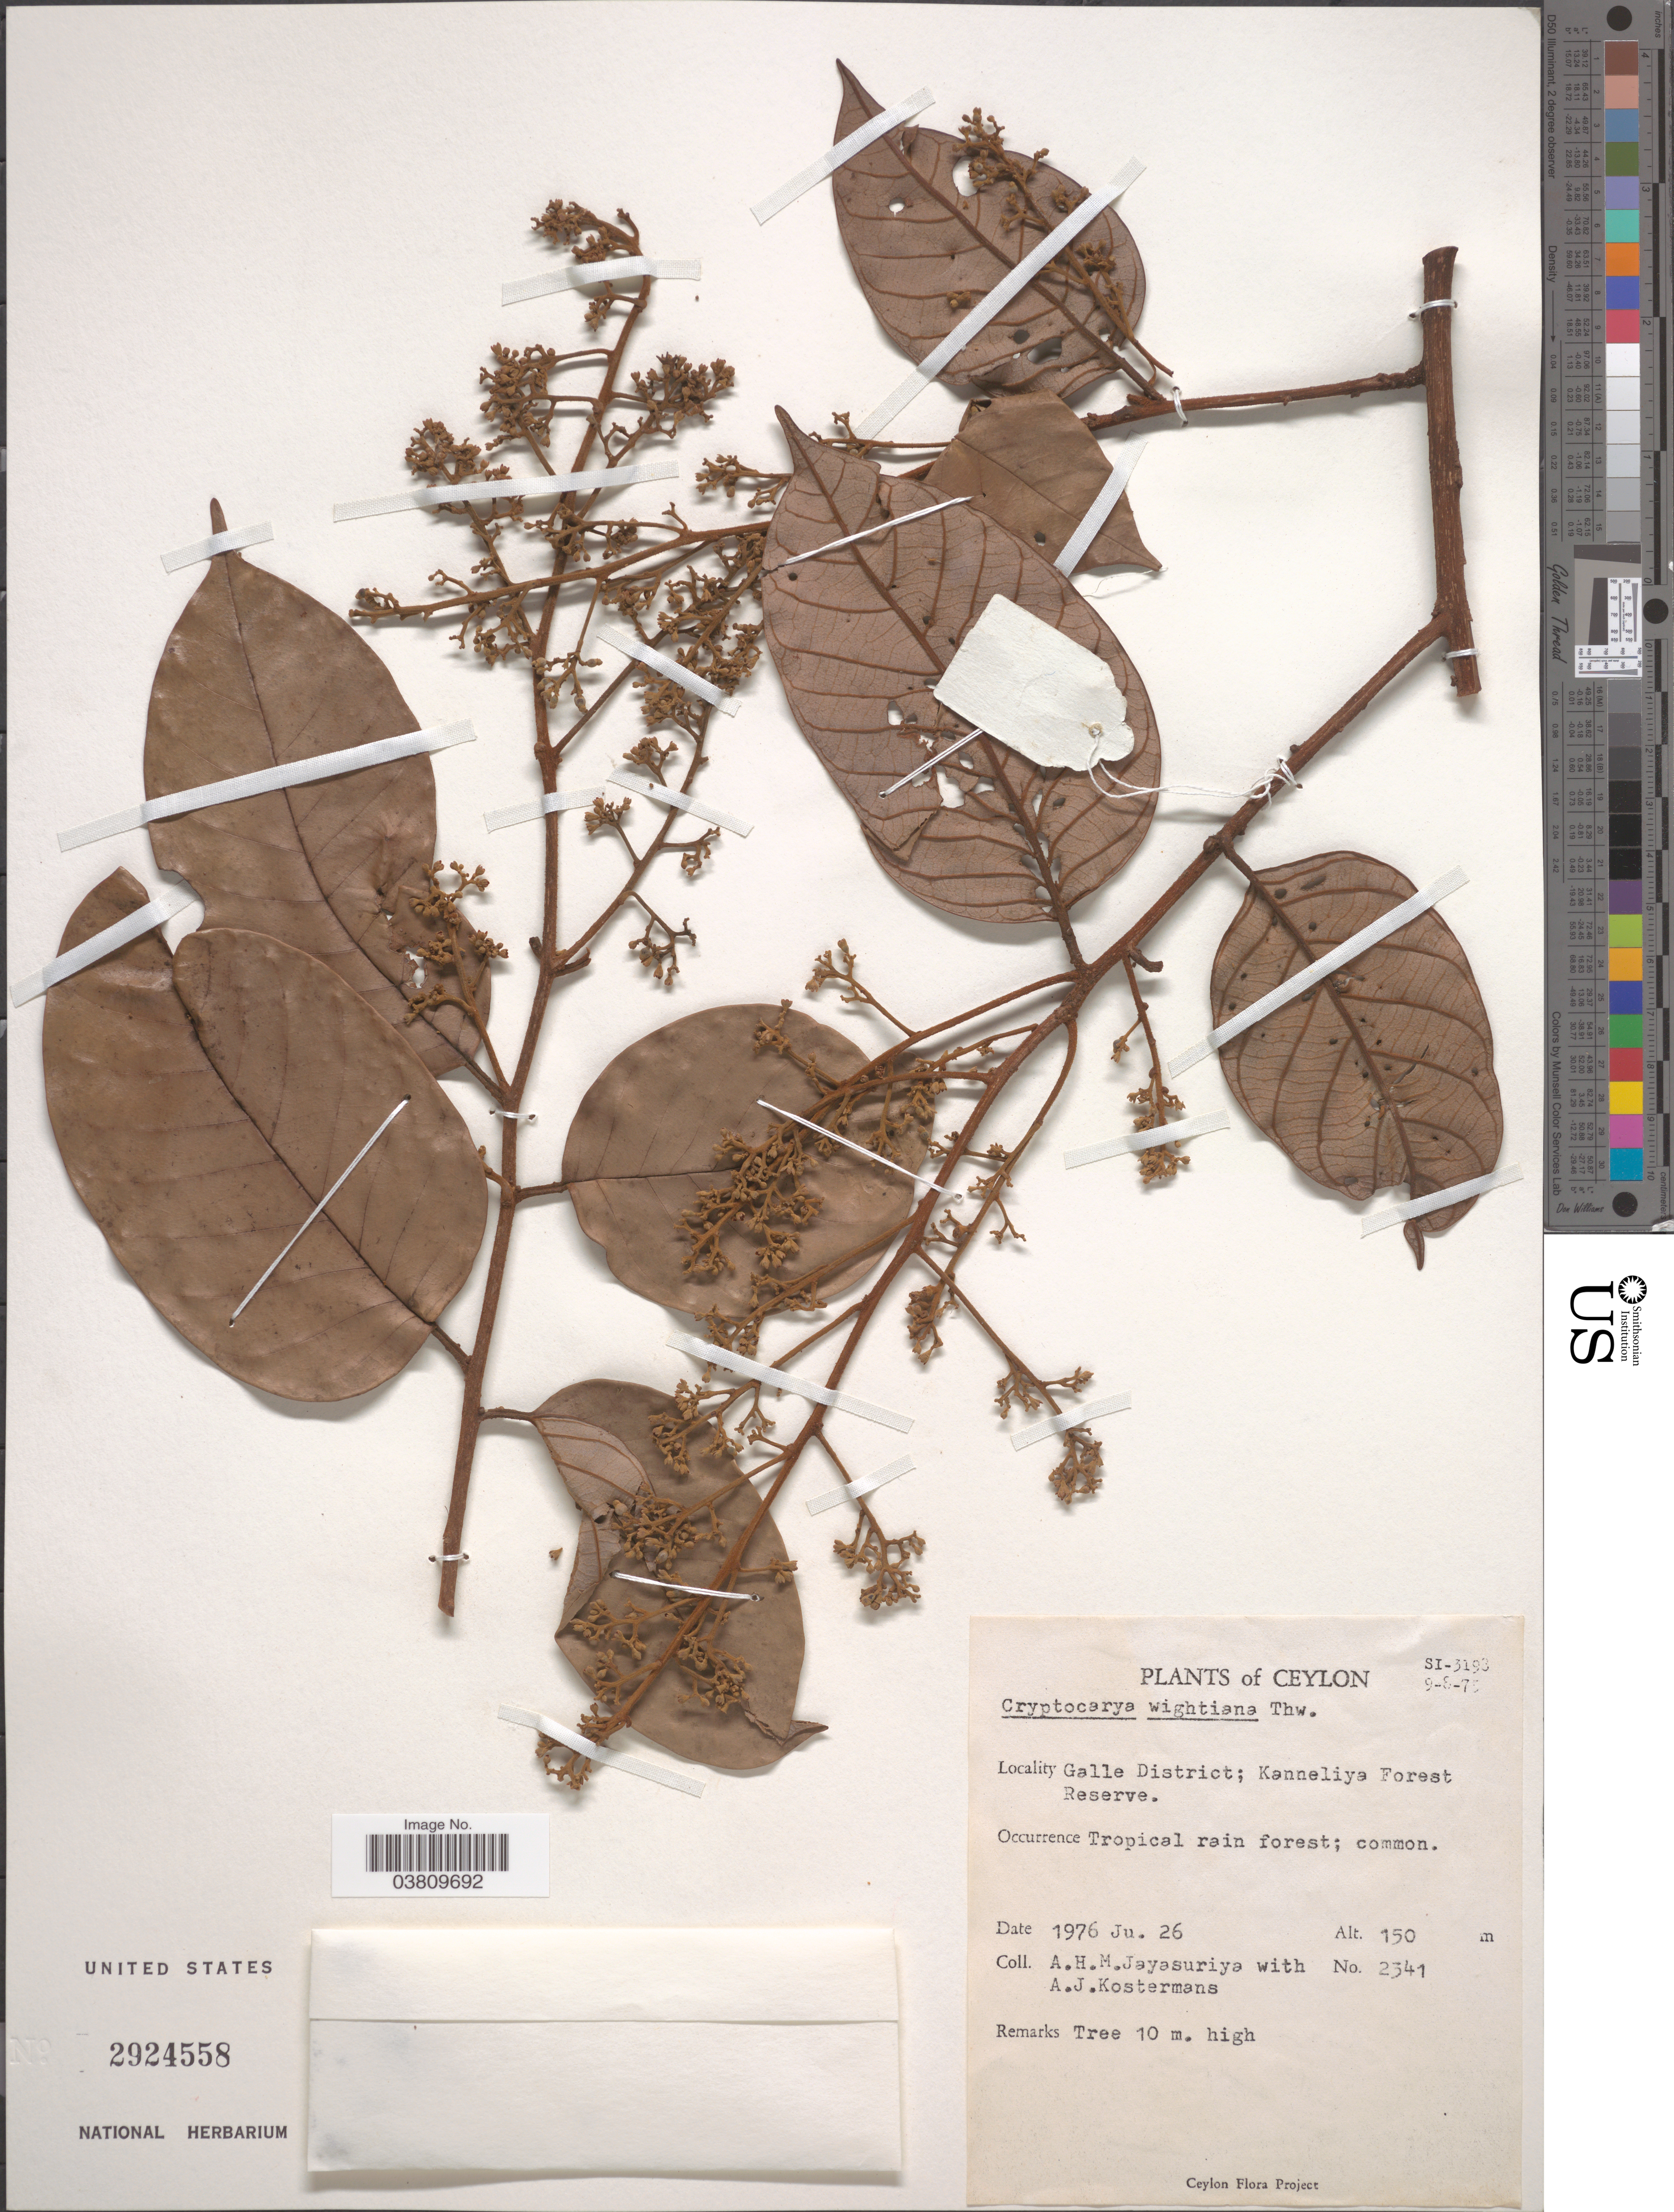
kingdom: Plantae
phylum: Tracheophyta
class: Magnoliopsida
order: Laurales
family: Lauraceae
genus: Cryptocarya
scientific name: Cryptocarya wightiana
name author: Thwaites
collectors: A. H. Jayasuriya & A. J. G. Kostermans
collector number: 2341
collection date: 1976-07-26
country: Sri Lanka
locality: Ceylon. Galle District; Kanneliya Forest Reserve.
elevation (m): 150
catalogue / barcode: US 2924558